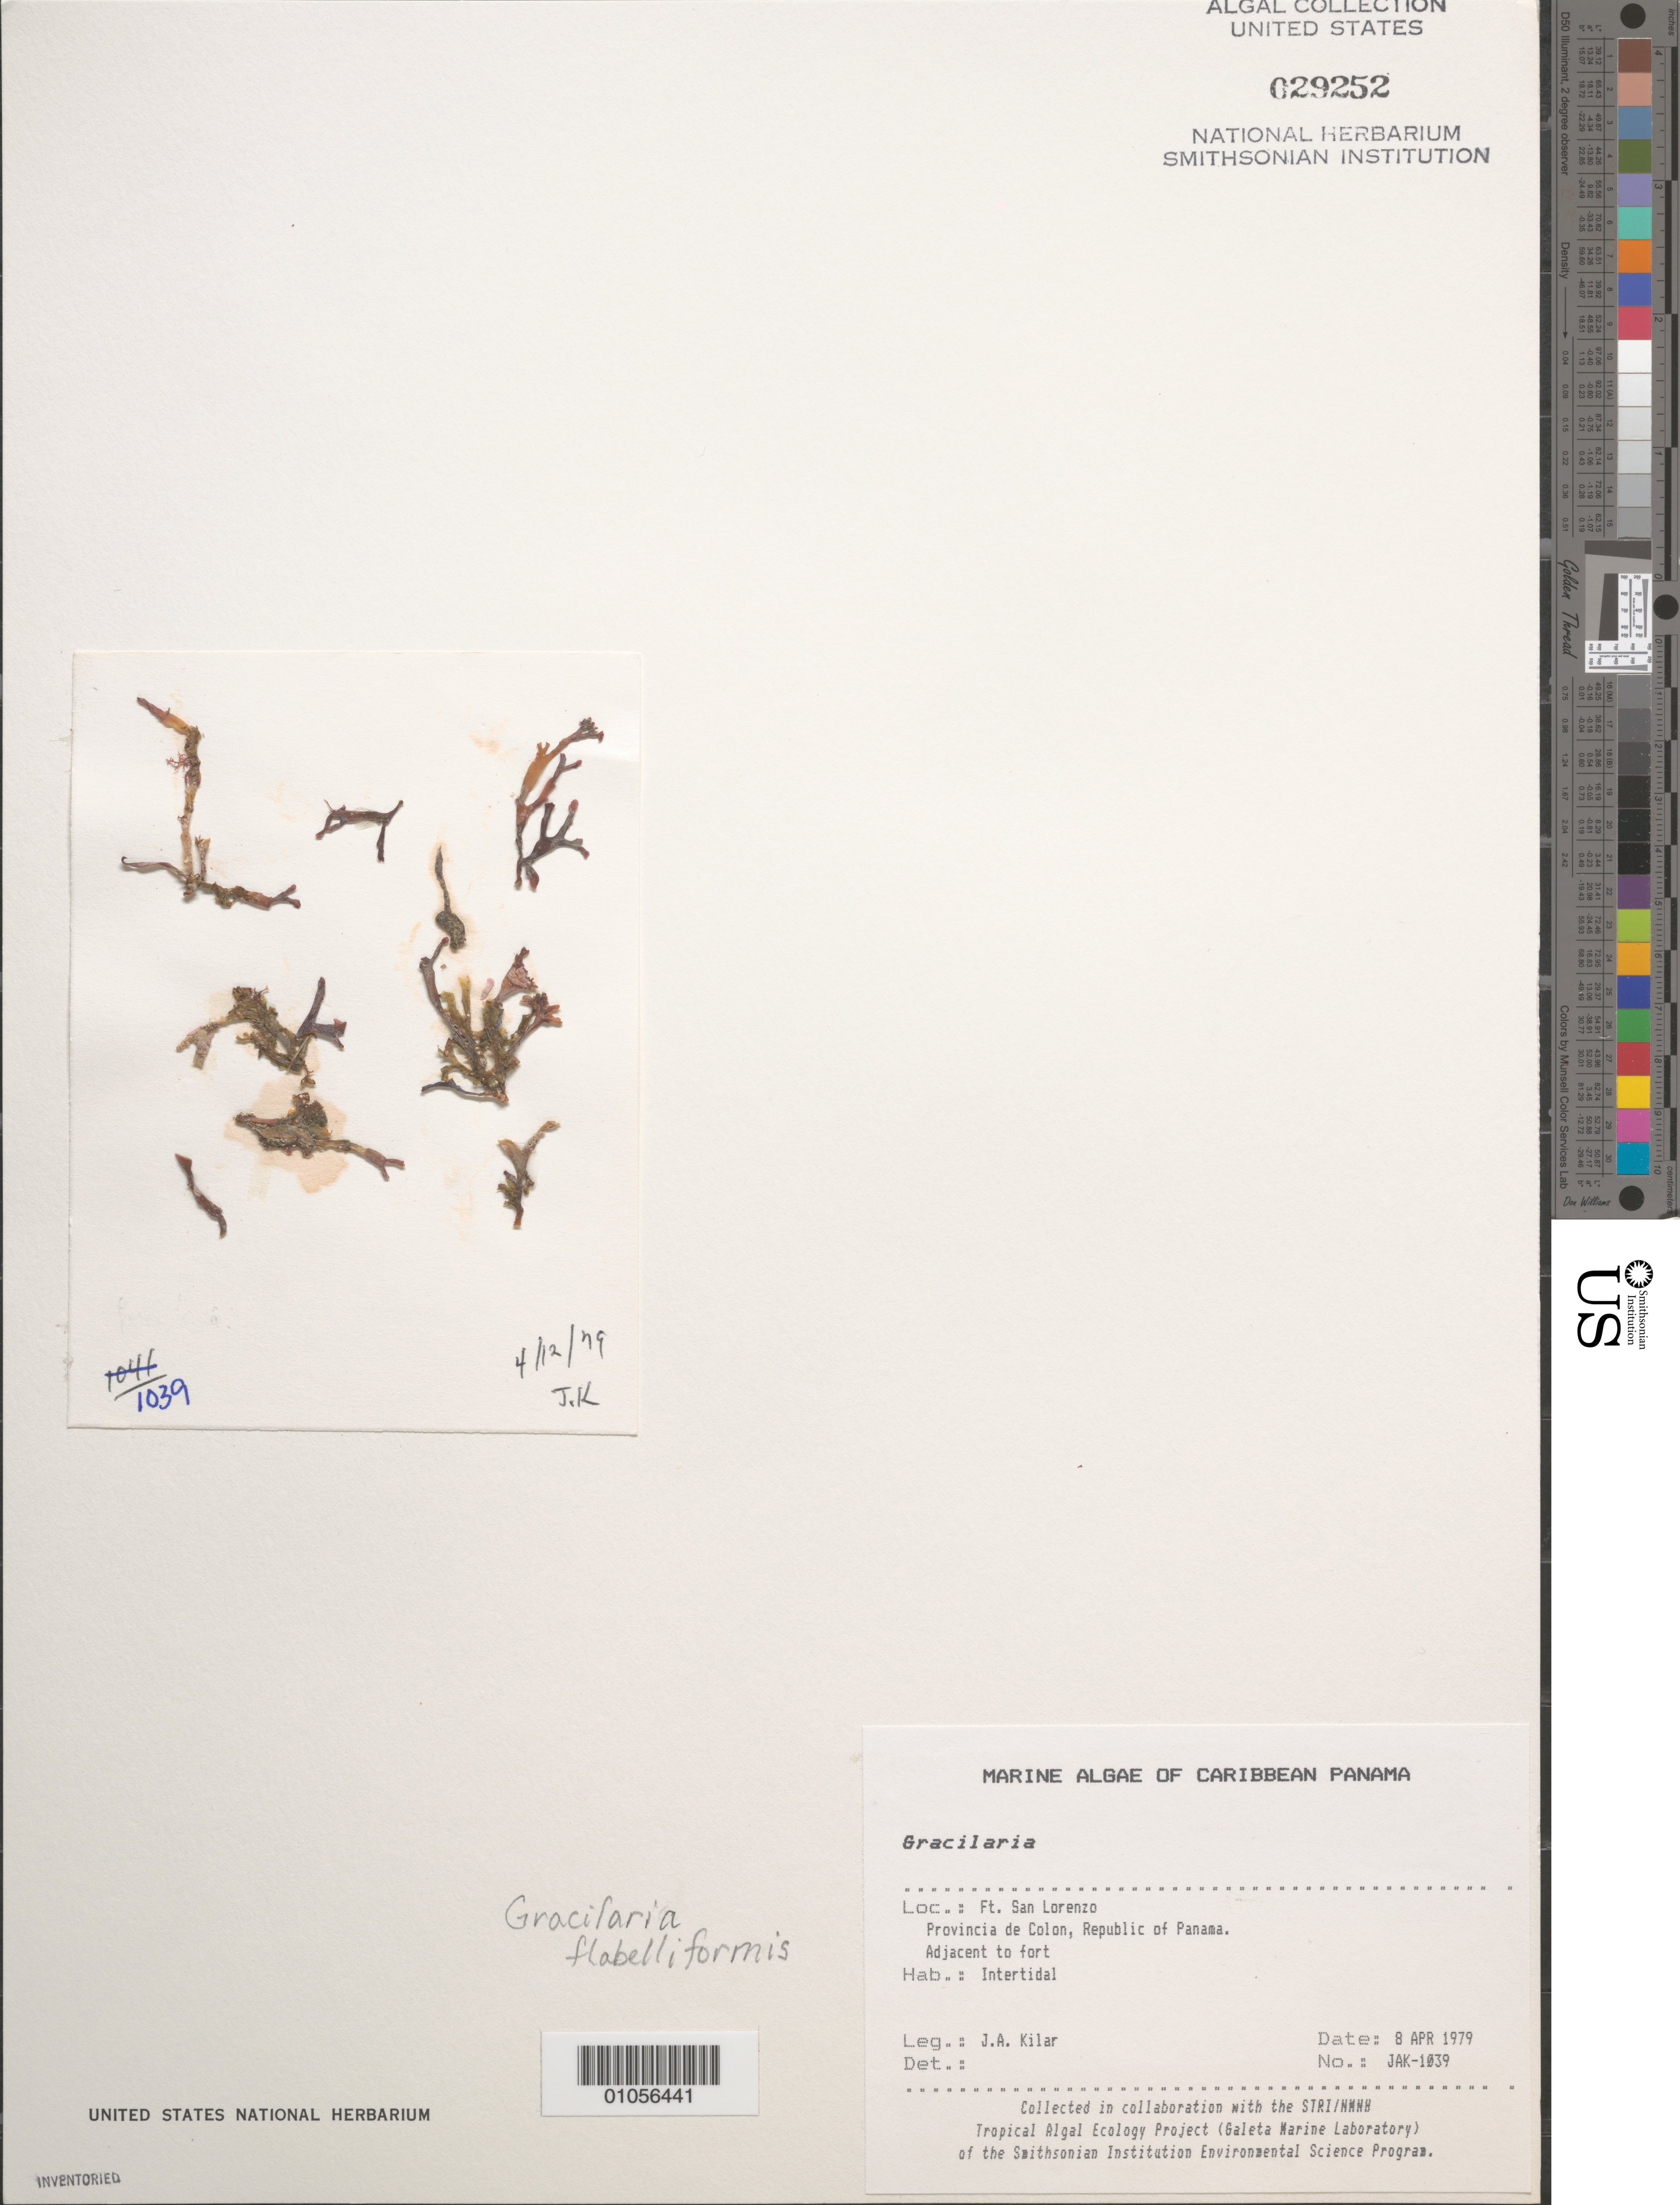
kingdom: Plantae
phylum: Rhodophyta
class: Florideophyceae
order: Gracilariales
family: Gracilariaceae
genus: Gracilaria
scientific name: Gracilaria flabelliformis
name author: (P. Crouan & H. Crouan) Fredericq & Gurgel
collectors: J. A. Kilar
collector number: JAK-1039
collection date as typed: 08 Apr 1979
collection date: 1979-04-08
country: Panama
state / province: Colón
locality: Fort San Lorenzo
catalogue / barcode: US 29252